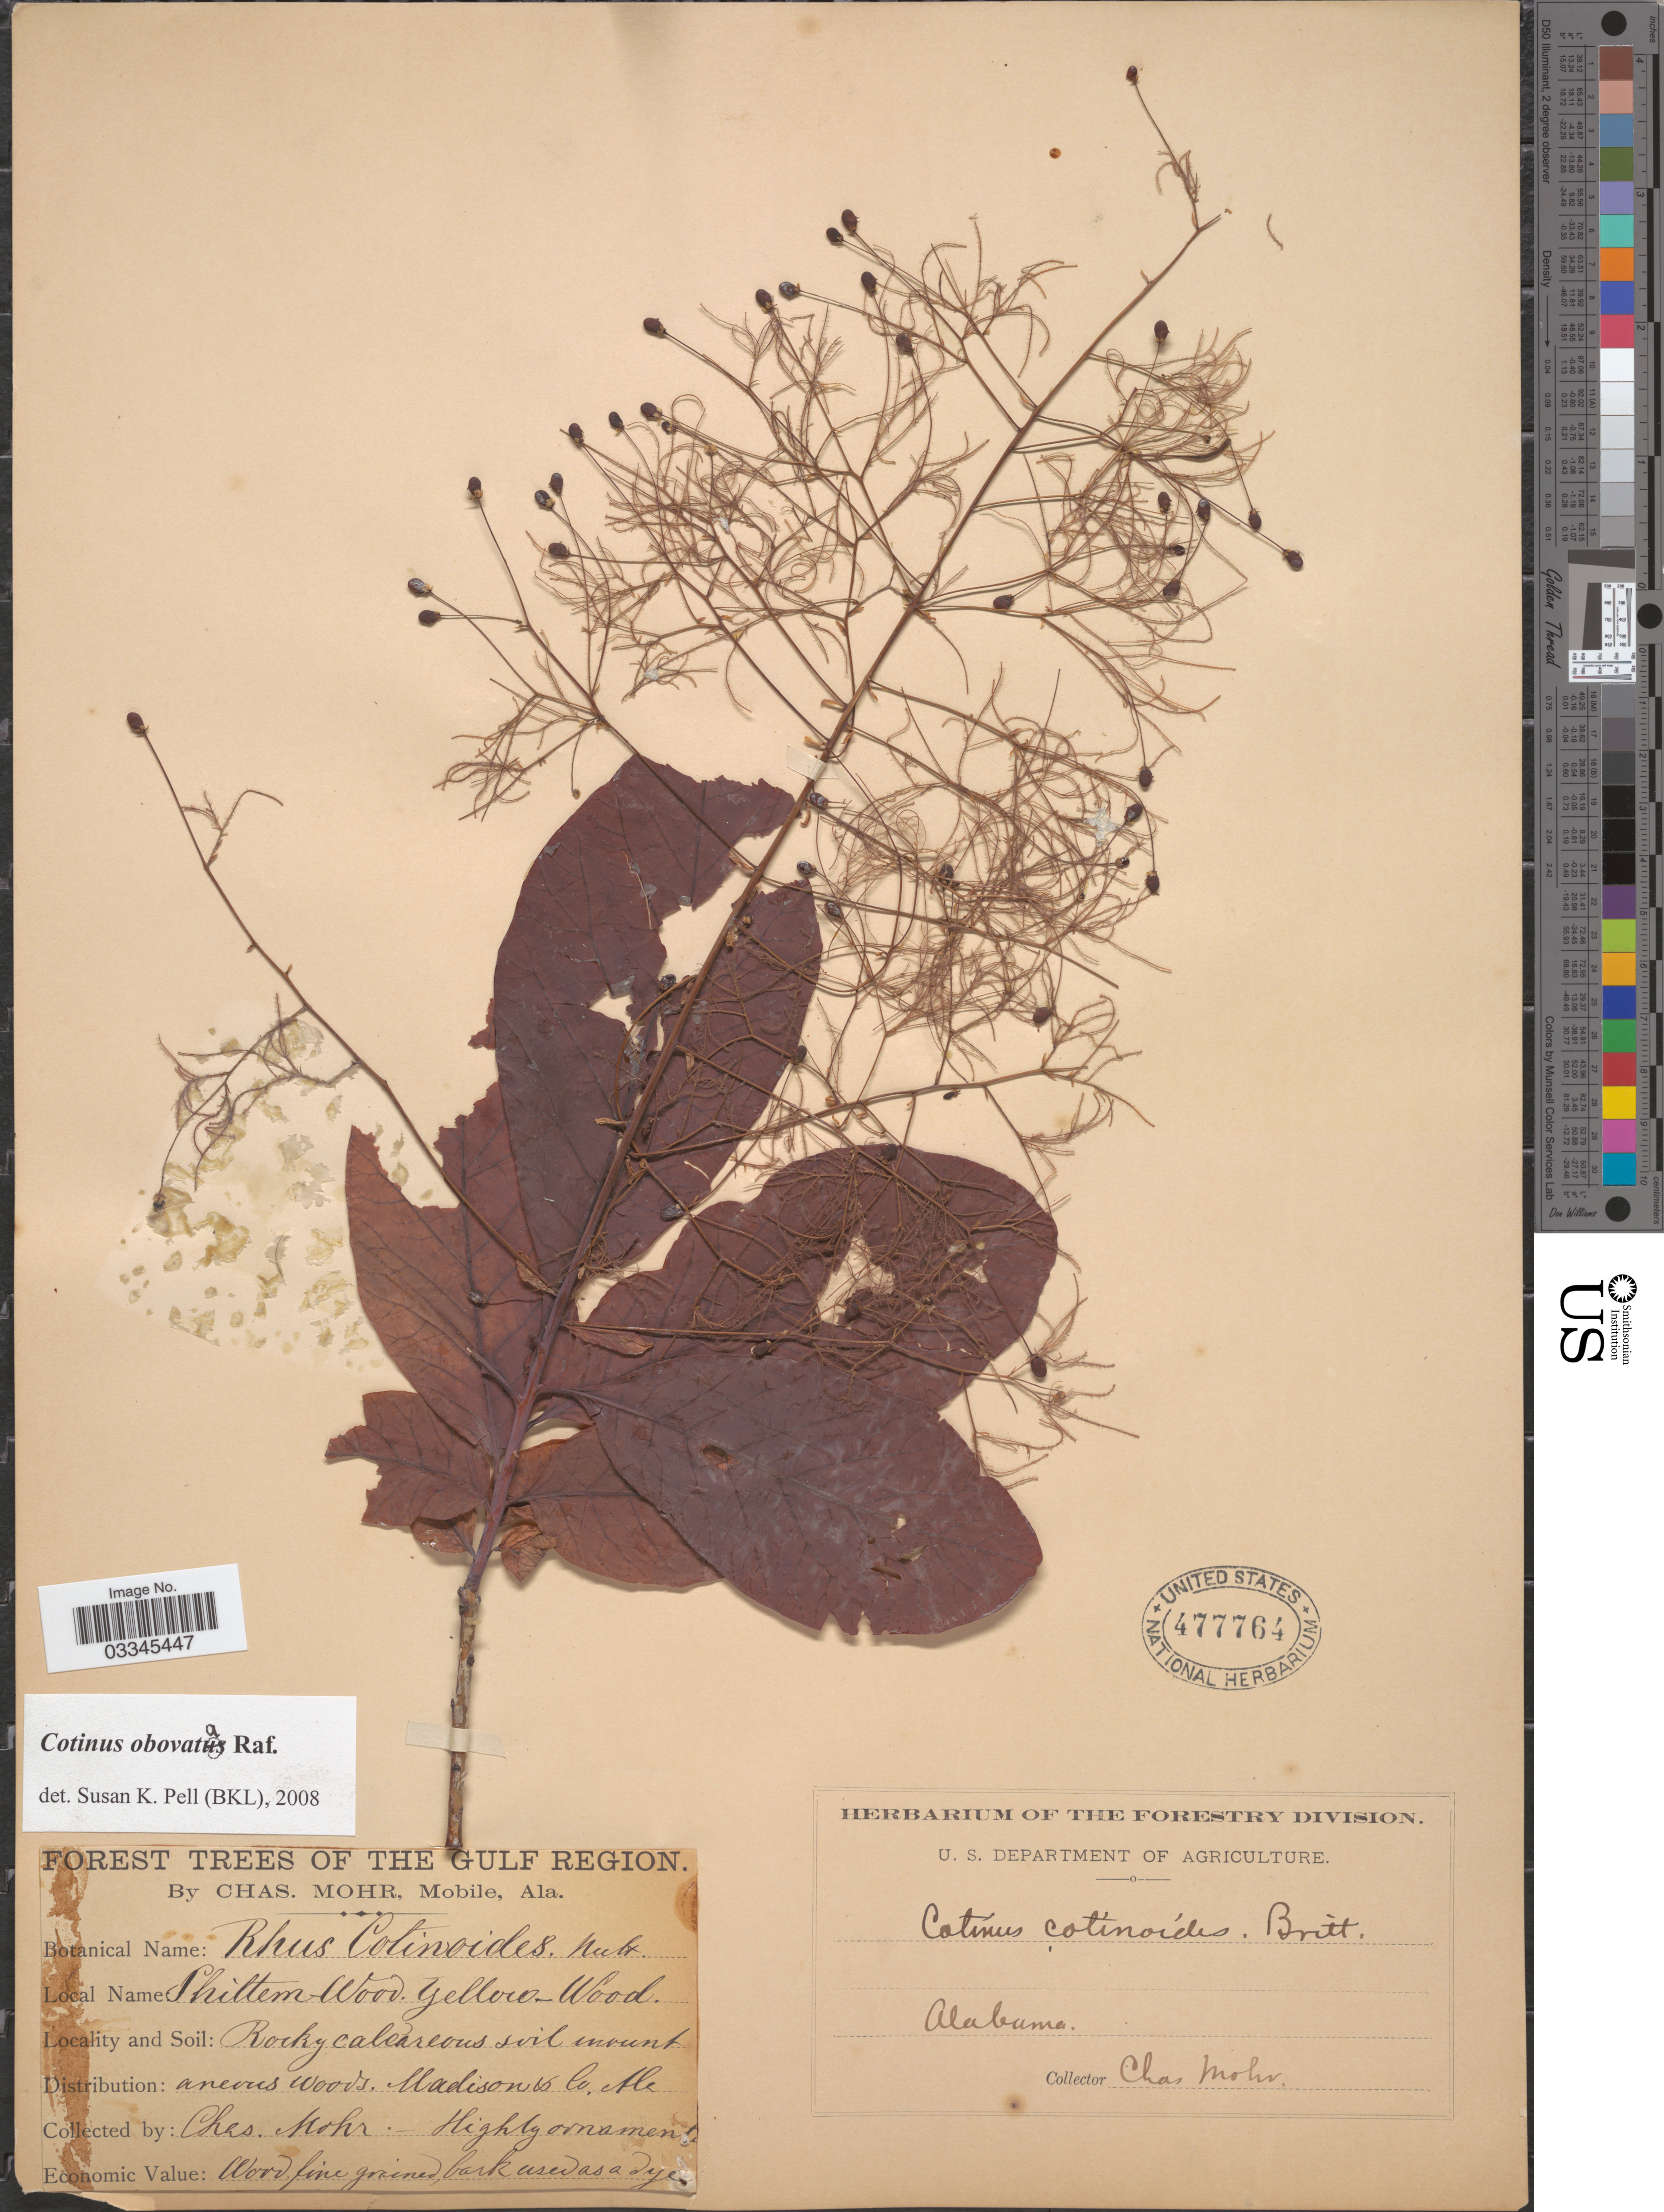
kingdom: Plantae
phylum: Tracheophyta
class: Magnoliopsida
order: Sapindales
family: Anacardiaceae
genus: Cotinus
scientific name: Cotinus obovatus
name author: Raf.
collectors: C. Mohr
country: United States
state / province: Alabama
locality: The Gulf Region.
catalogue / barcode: US 477764